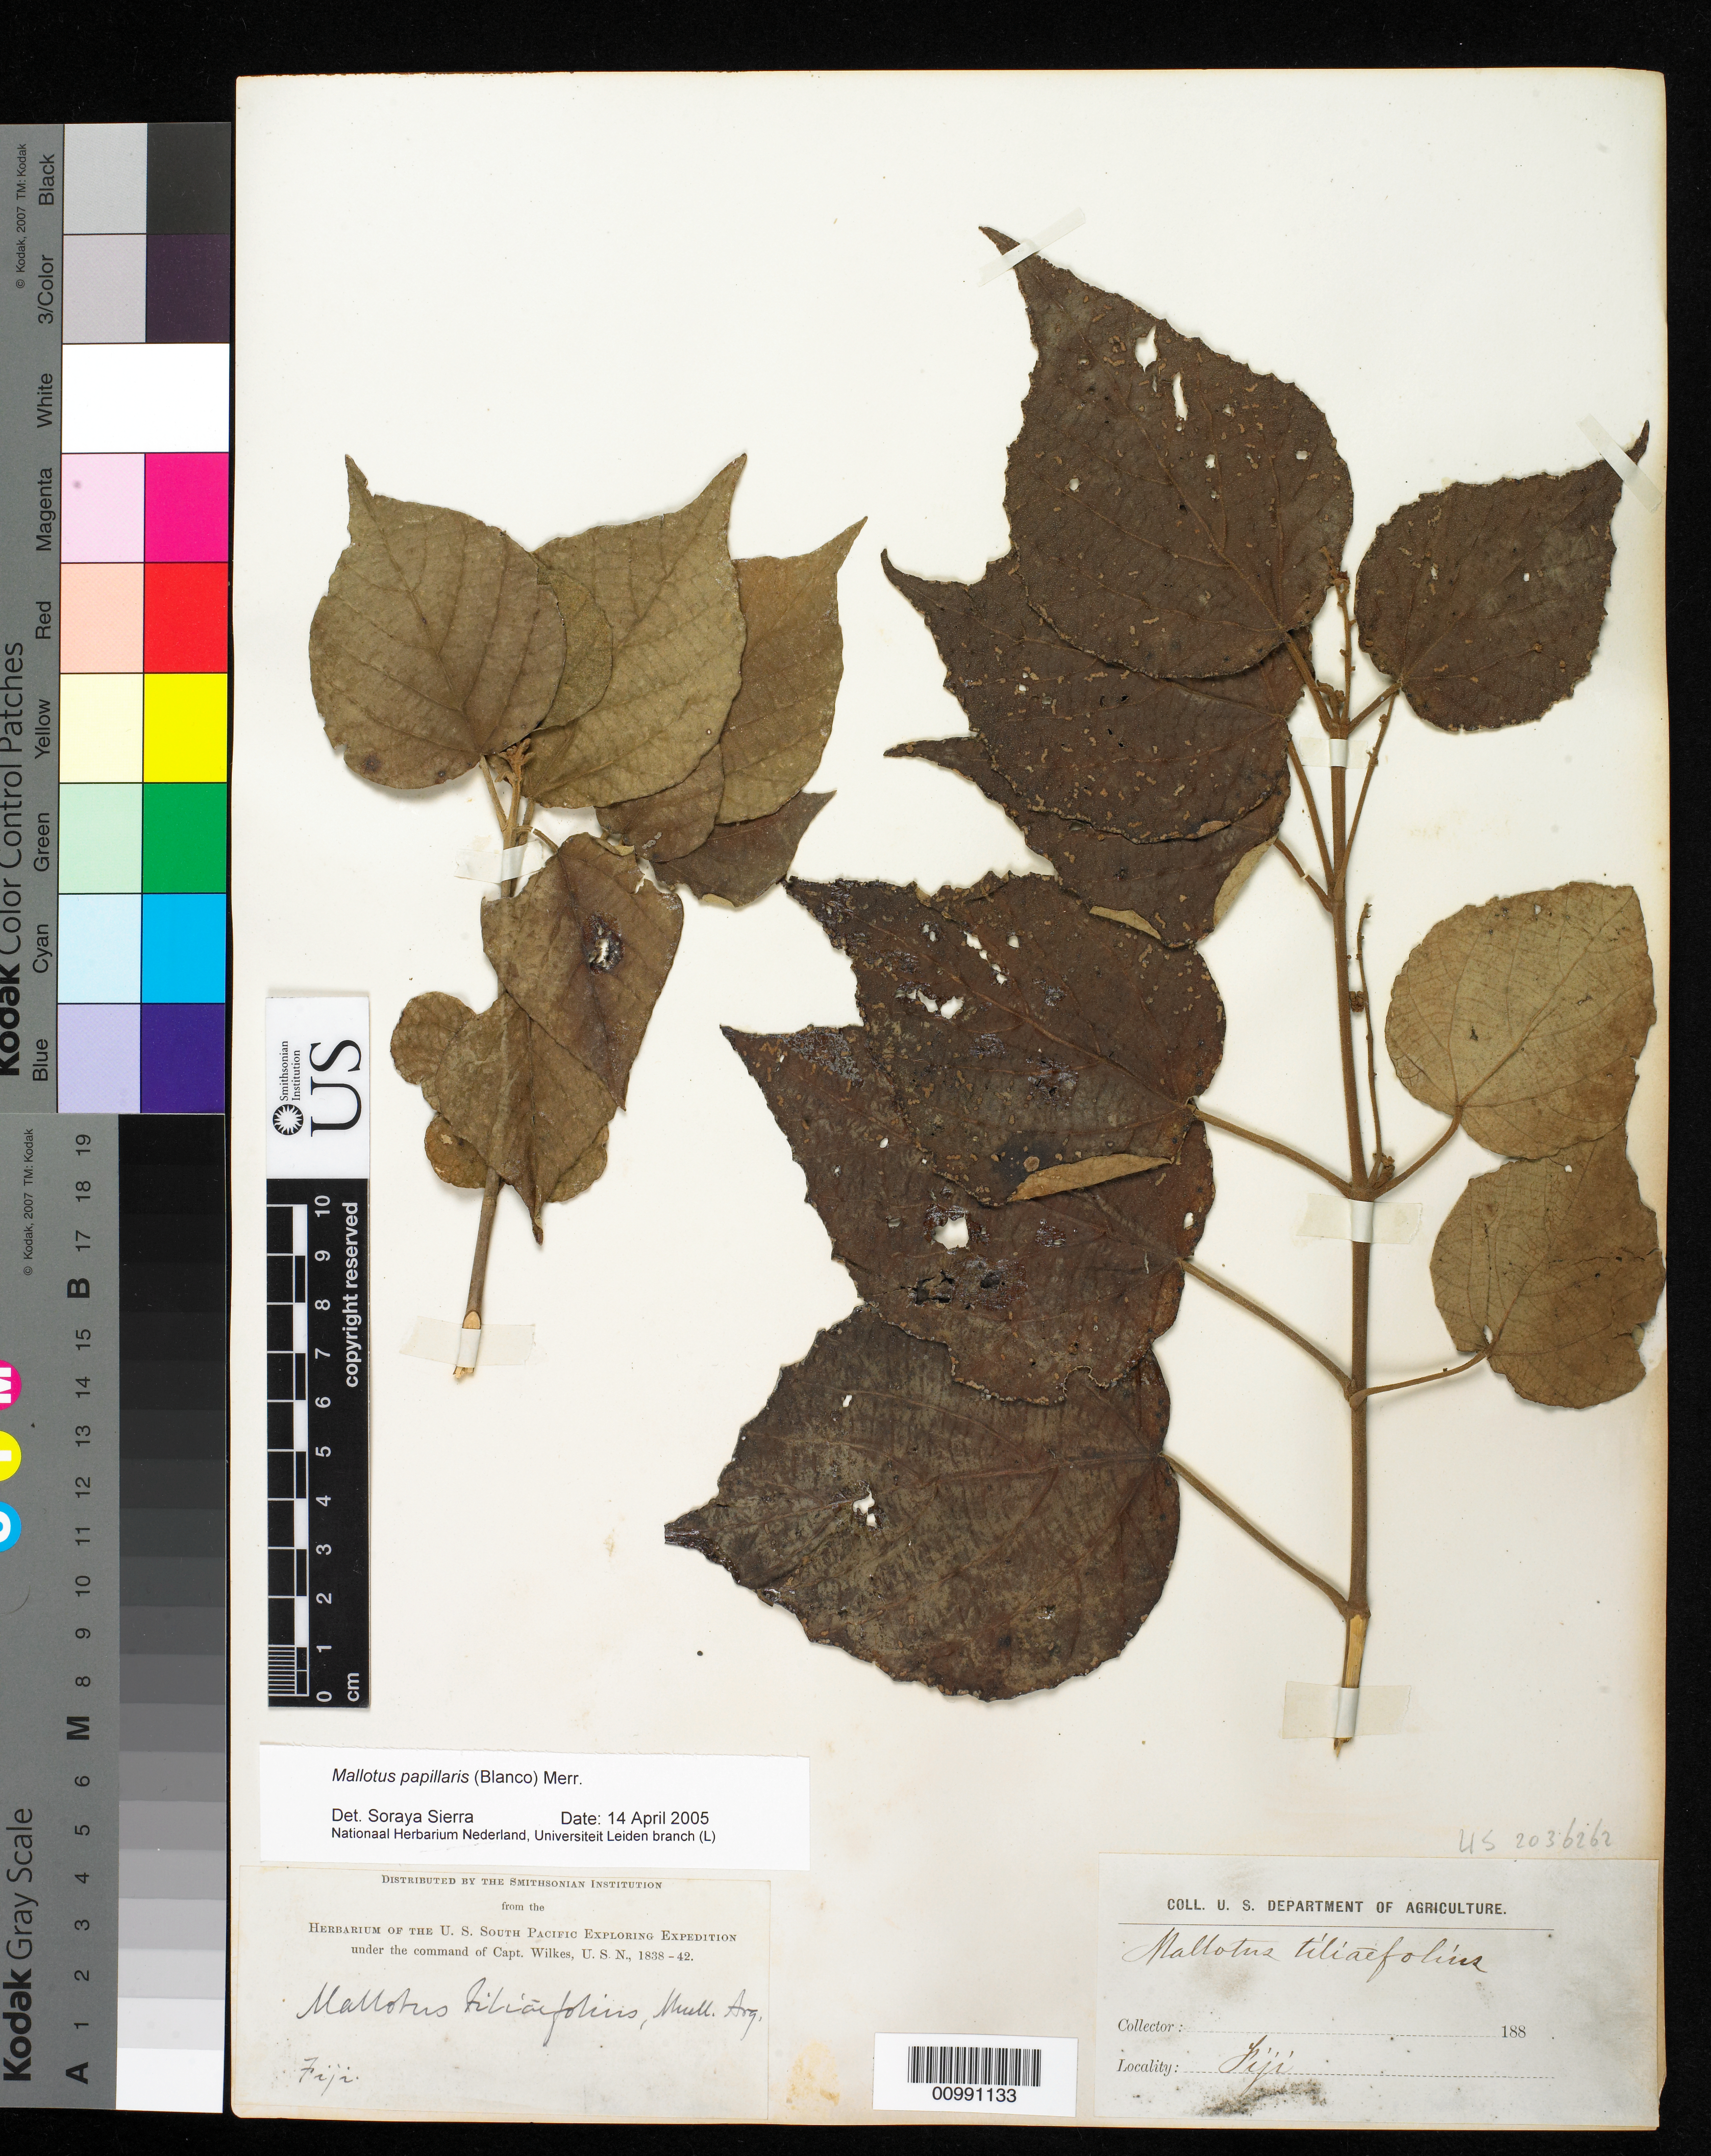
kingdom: Plantae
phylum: Tracheophyta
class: Magnoliopsida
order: Malpighiales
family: Euphorbiaceae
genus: Mallotus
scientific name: Mallotus papillaris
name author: (Blanco) Merr.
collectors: Wilkes Explor. Exped.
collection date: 1838/1842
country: Fiji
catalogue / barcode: US 98632